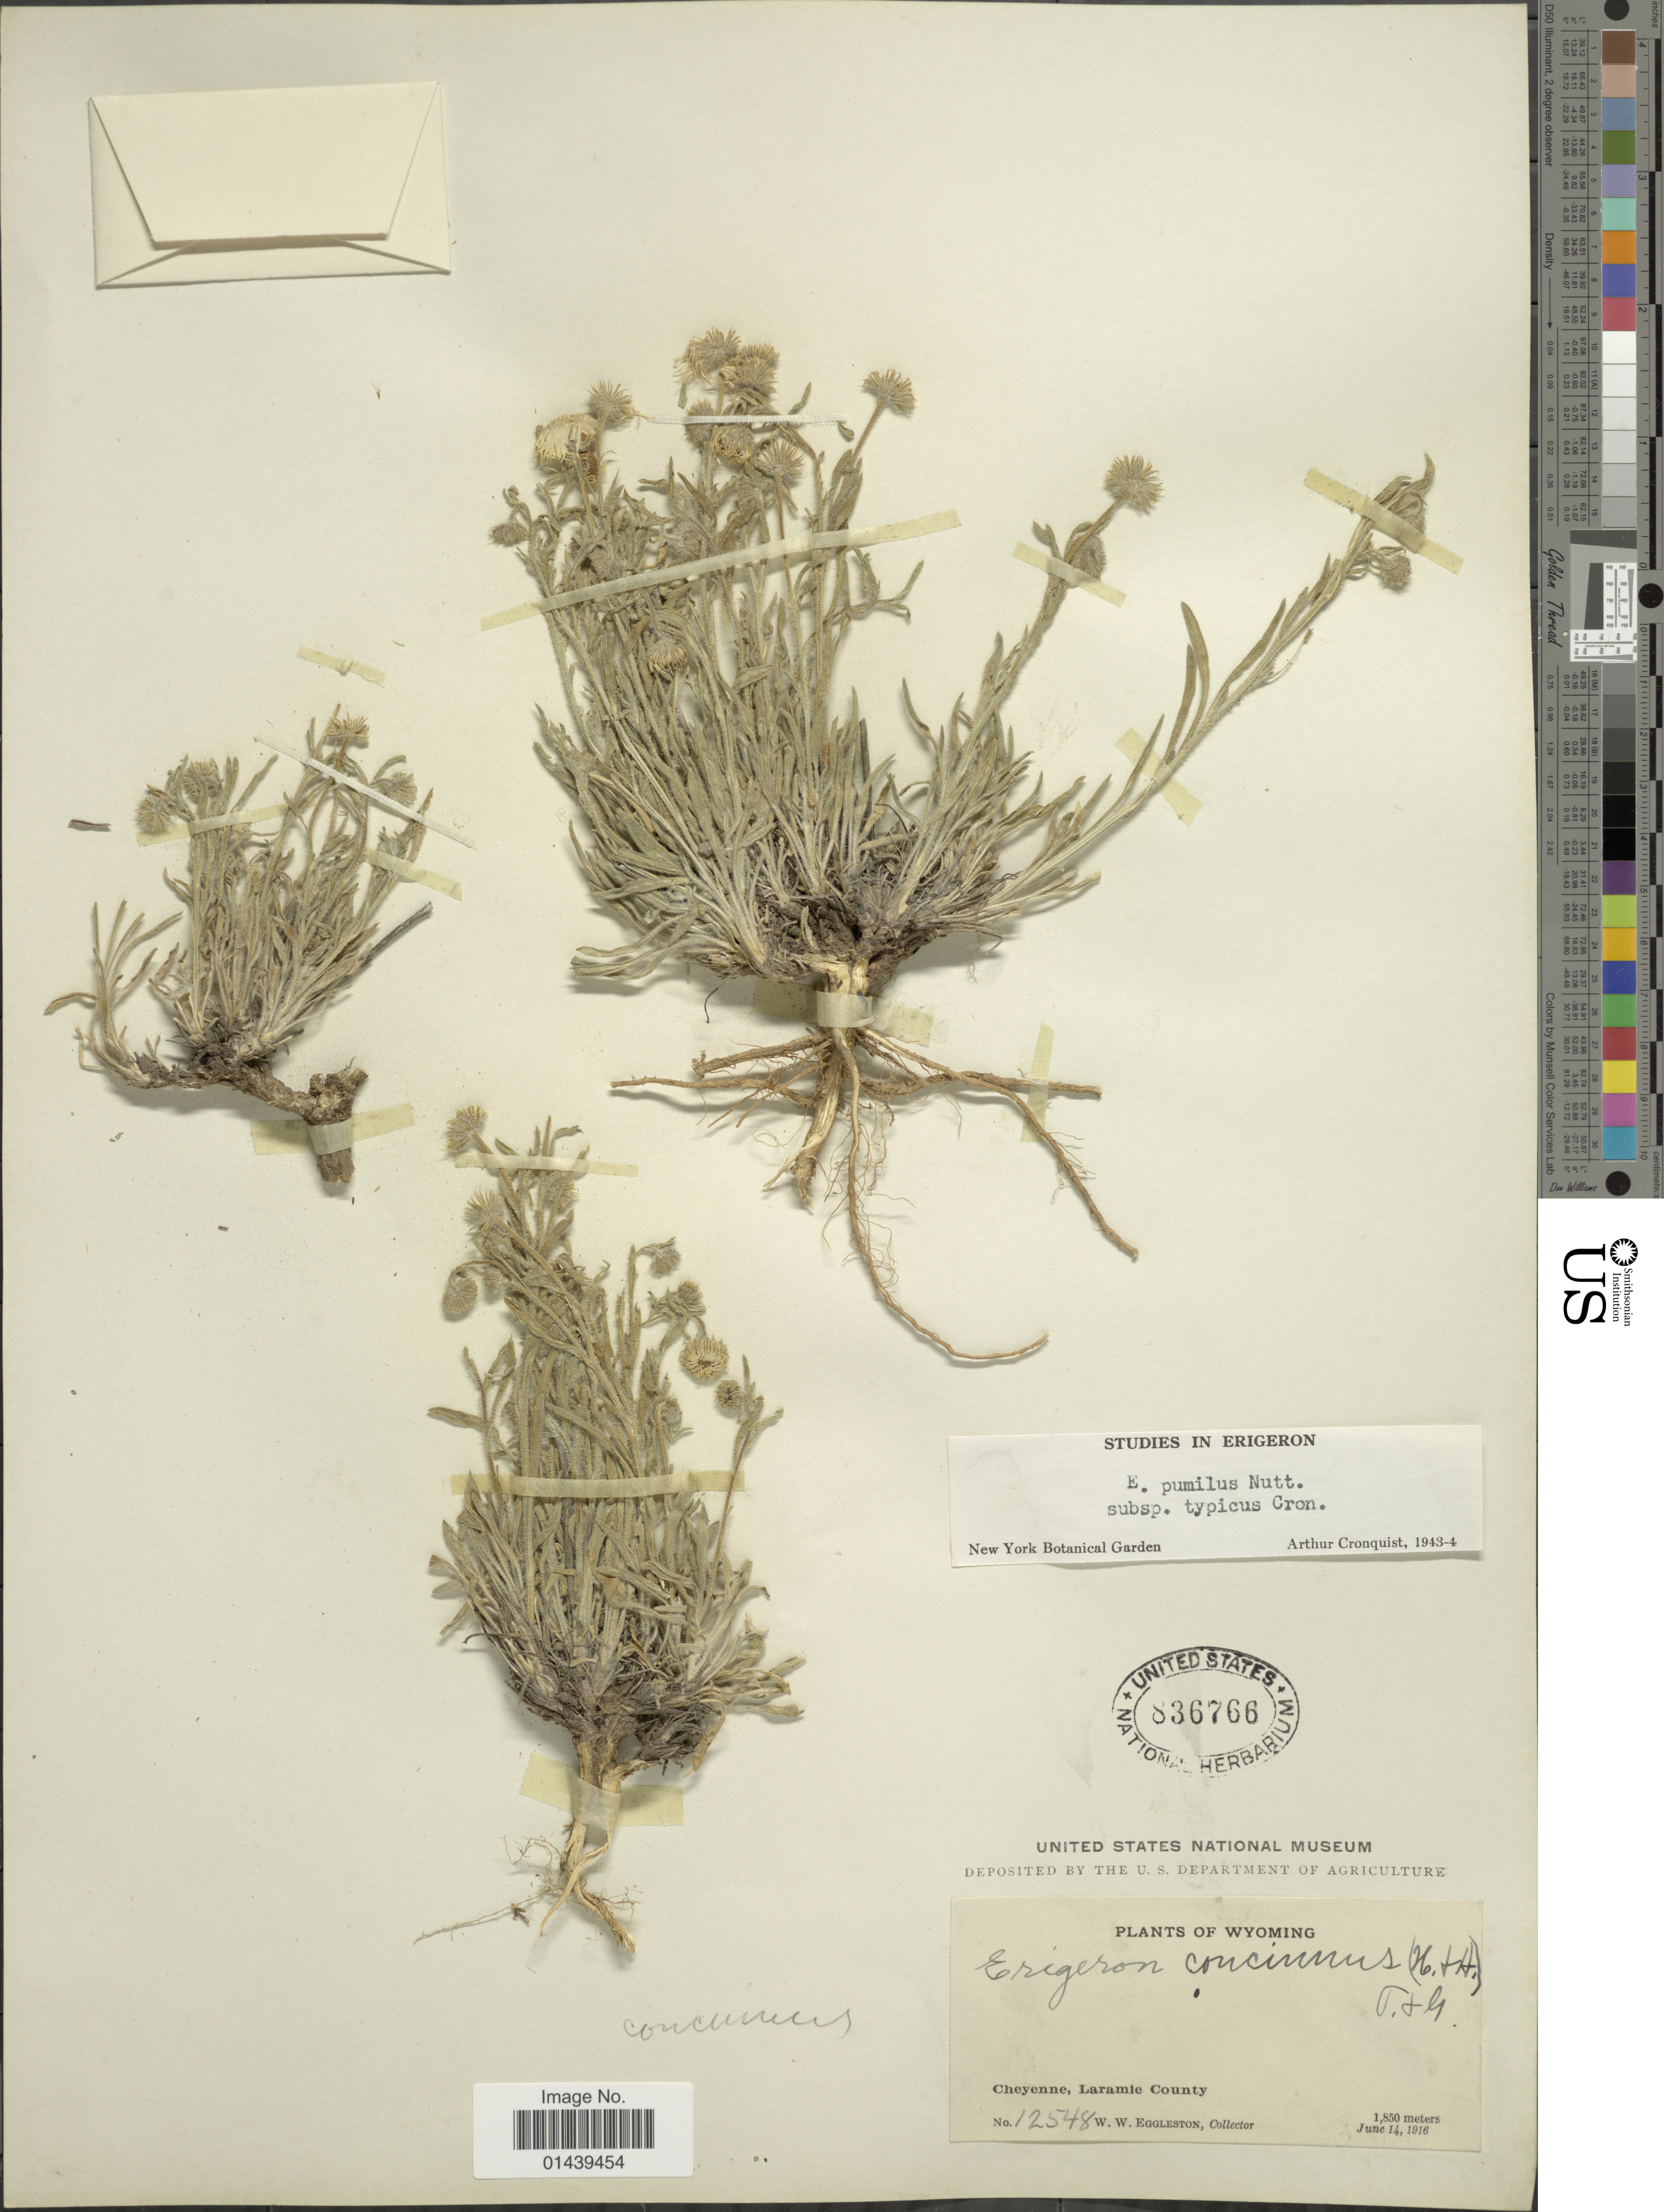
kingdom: Plantae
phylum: Tracheophyta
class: Magnoliopsida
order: Asterales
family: Asteraceae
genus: Erigeron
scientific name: Erigeron pumilus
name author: Nutt.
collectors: W. W. Eggleston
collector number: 12548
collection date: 1916-06-14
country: United States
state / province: Wyoming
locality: Cheyenne, Laramie County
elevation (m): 1850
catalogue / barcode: US 836766